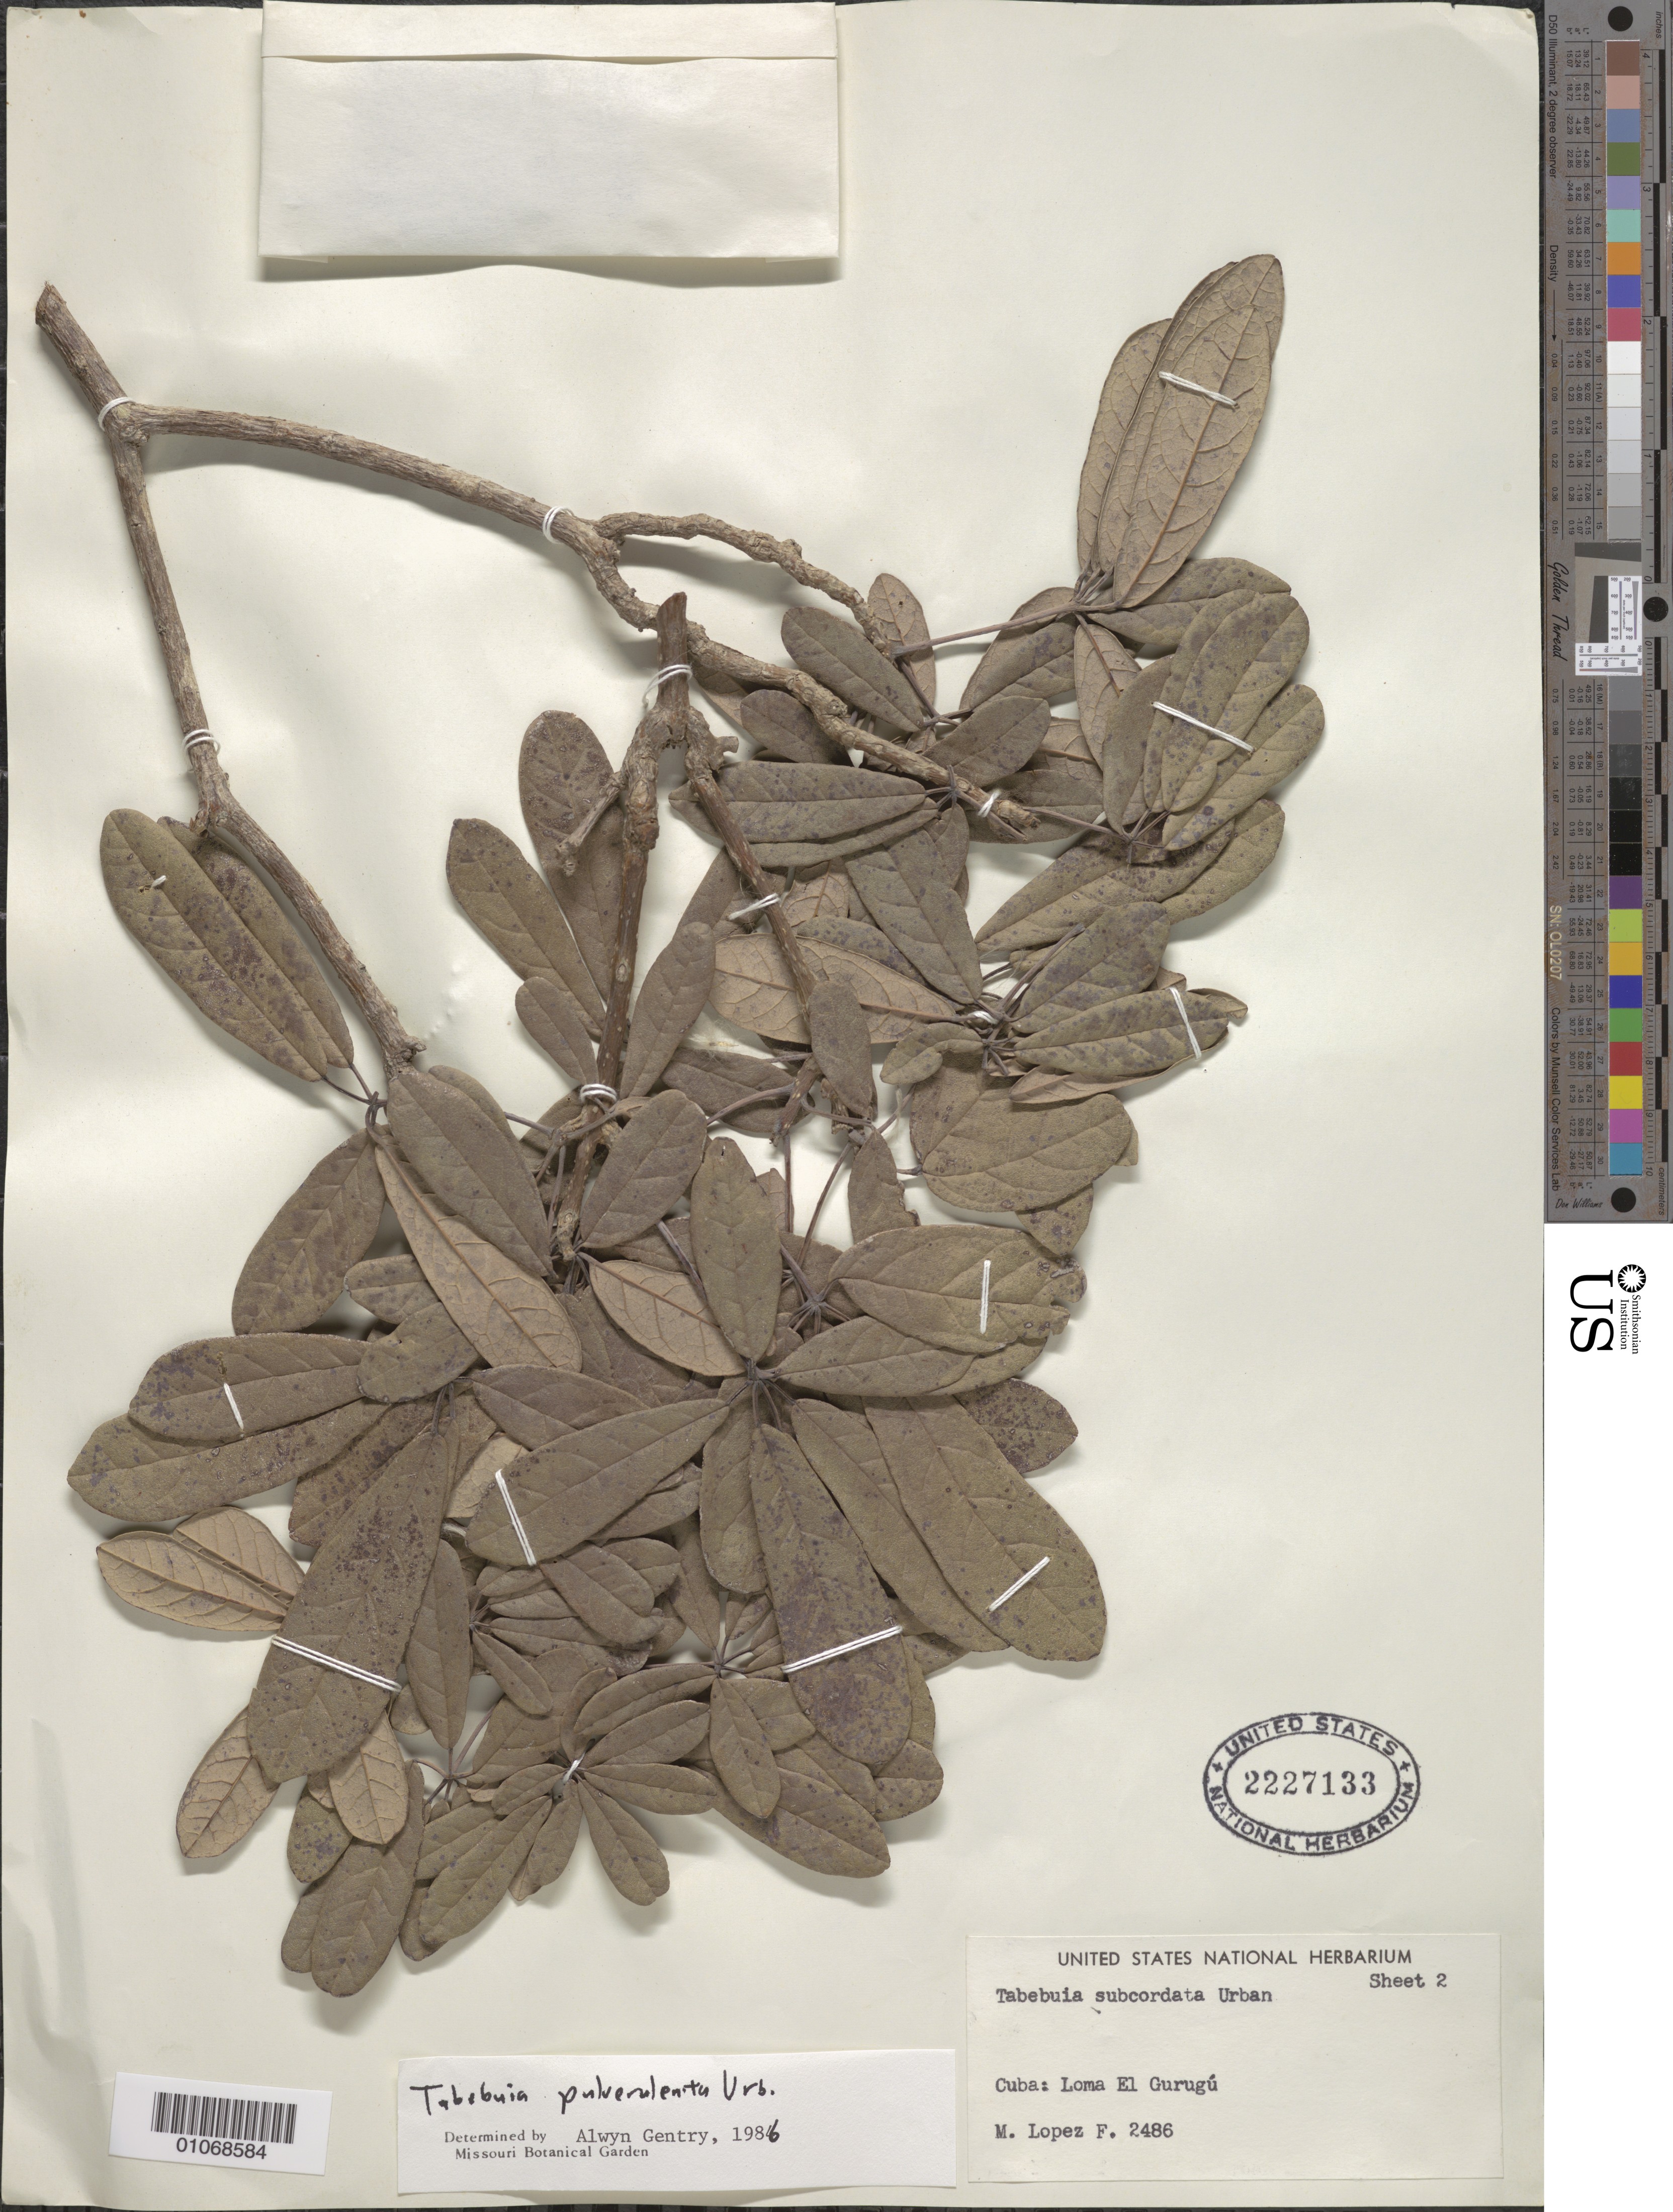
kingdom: Plantae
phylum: Tracheophyta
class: Magnoliopsida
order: Lamiales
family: Bignoniaceae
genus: Tabebuia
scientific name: Tabebuia pulverulenta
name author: Urb.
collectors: M. López Figueiras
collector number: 2486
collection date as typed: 24 Feb 1956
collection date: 1956-02-24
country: Cuba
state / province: Holguín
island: Cuba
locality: Holguín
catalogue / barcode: US 2227133